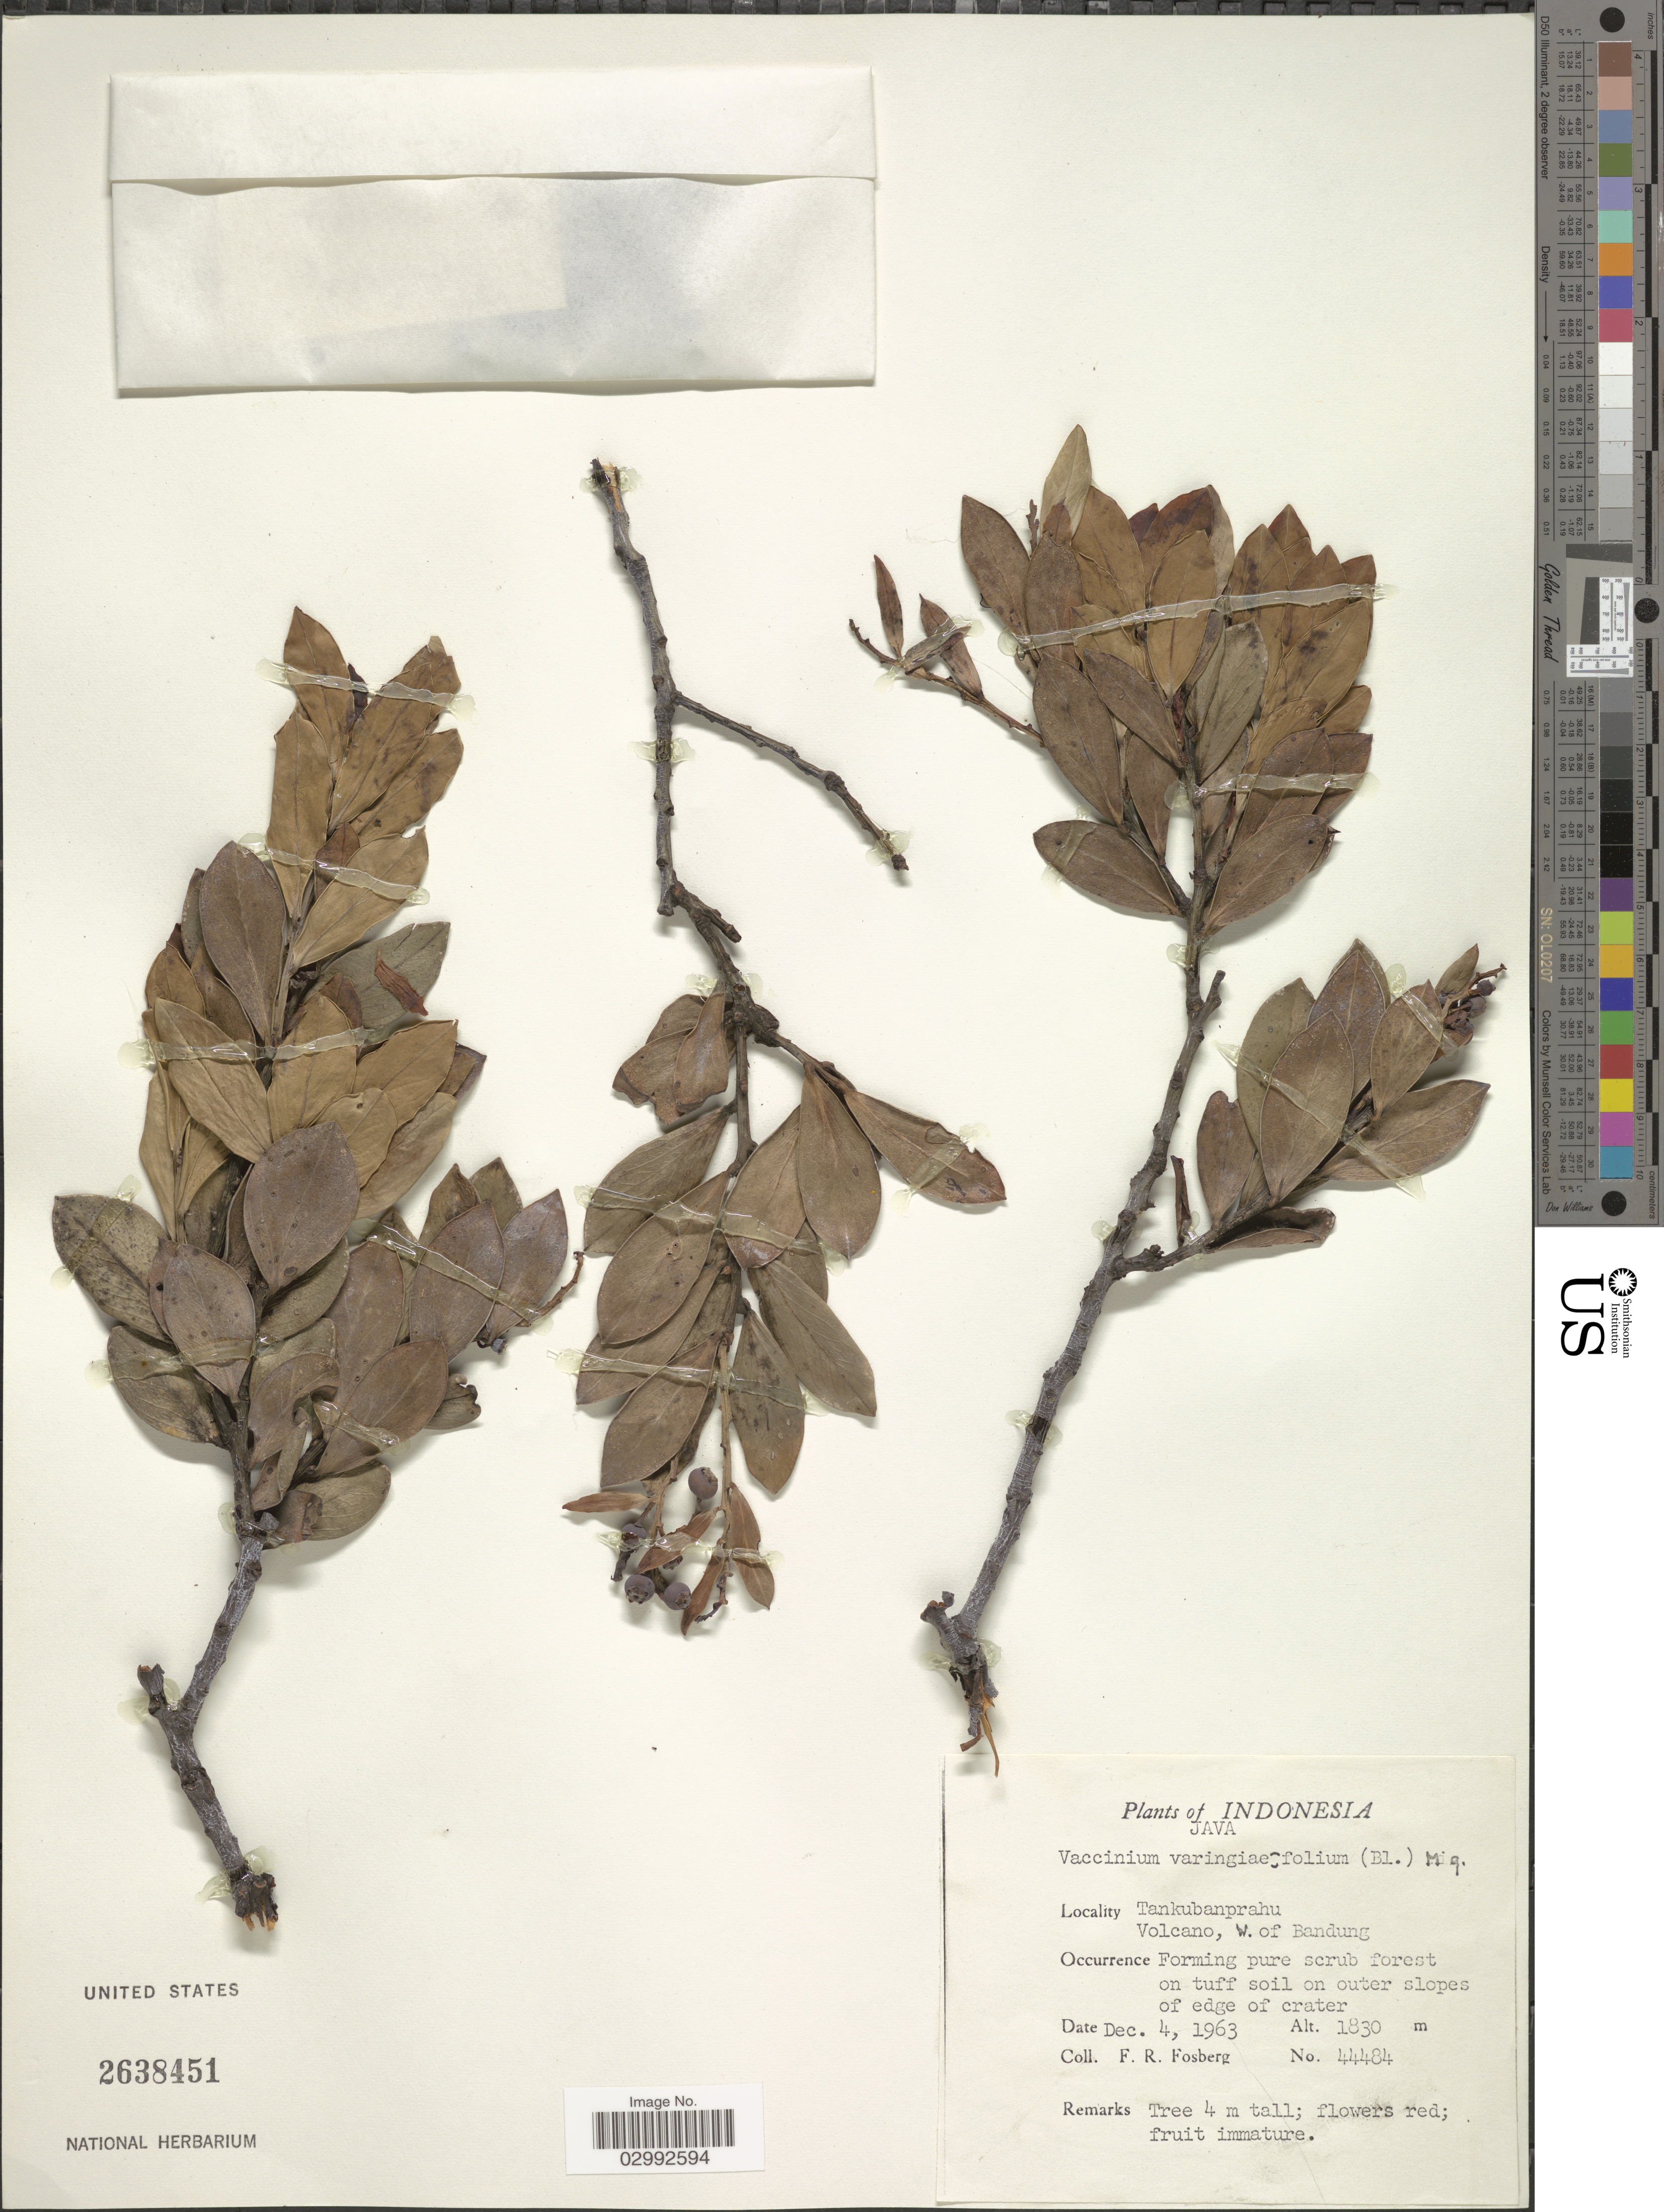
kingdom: Plantae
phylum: Tracheophyta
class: Magnoliopsida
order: Ericales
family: Ericaceae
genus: Vaccinium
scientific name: Vaccinium varingiaefolium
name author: Miq.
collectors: F. R. Fosberg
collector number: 44484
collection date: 1963-12-04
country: Indonesia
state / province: Java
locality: Tankubanprahu, Volcano, W. of Bandung.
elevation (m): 1830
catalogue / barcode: US 2638451